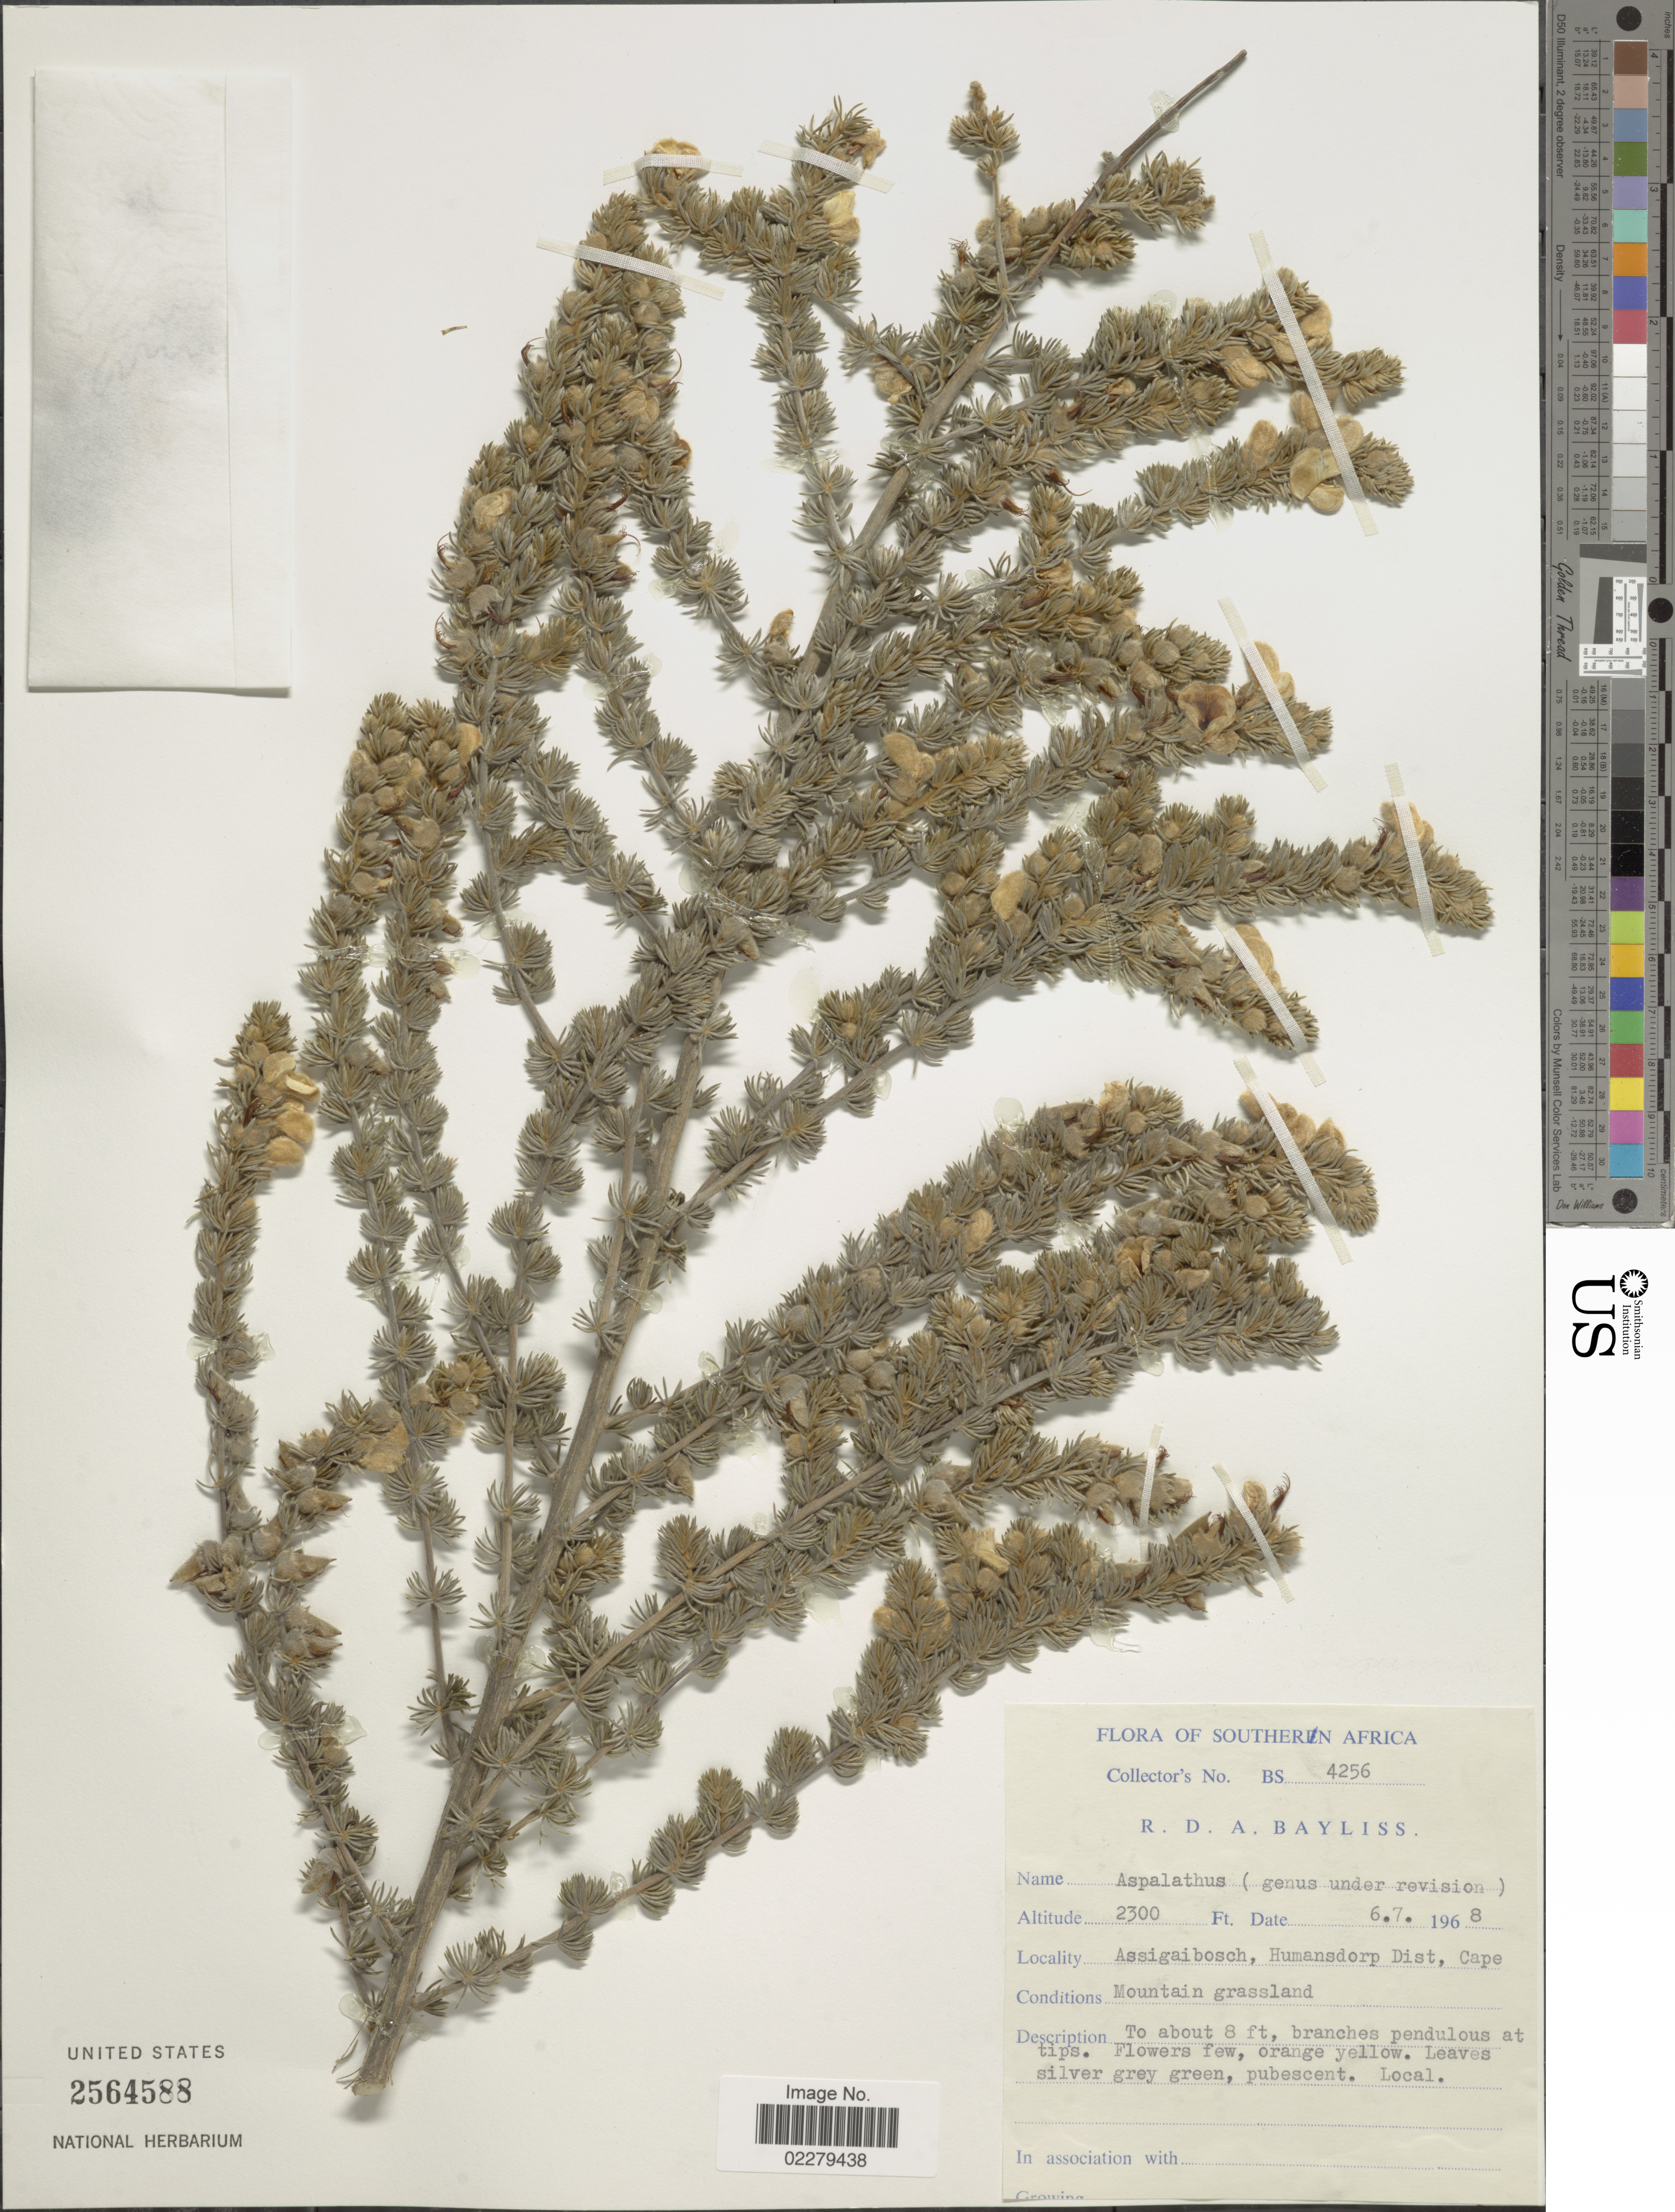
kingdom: Plantae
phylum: Tracheophyta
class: Magnoliopsida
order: Fabales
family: Fabaceae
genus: Aspalathus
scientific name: Aspalathus sp.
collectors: R. Bayliss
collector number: BS4256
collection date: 1968-07-06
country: South Africa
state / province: Eastern Cape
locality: Southern Africa, Assigaibosch, Humansdorp Dist, Cape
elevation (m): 701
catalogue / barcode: US 2564588